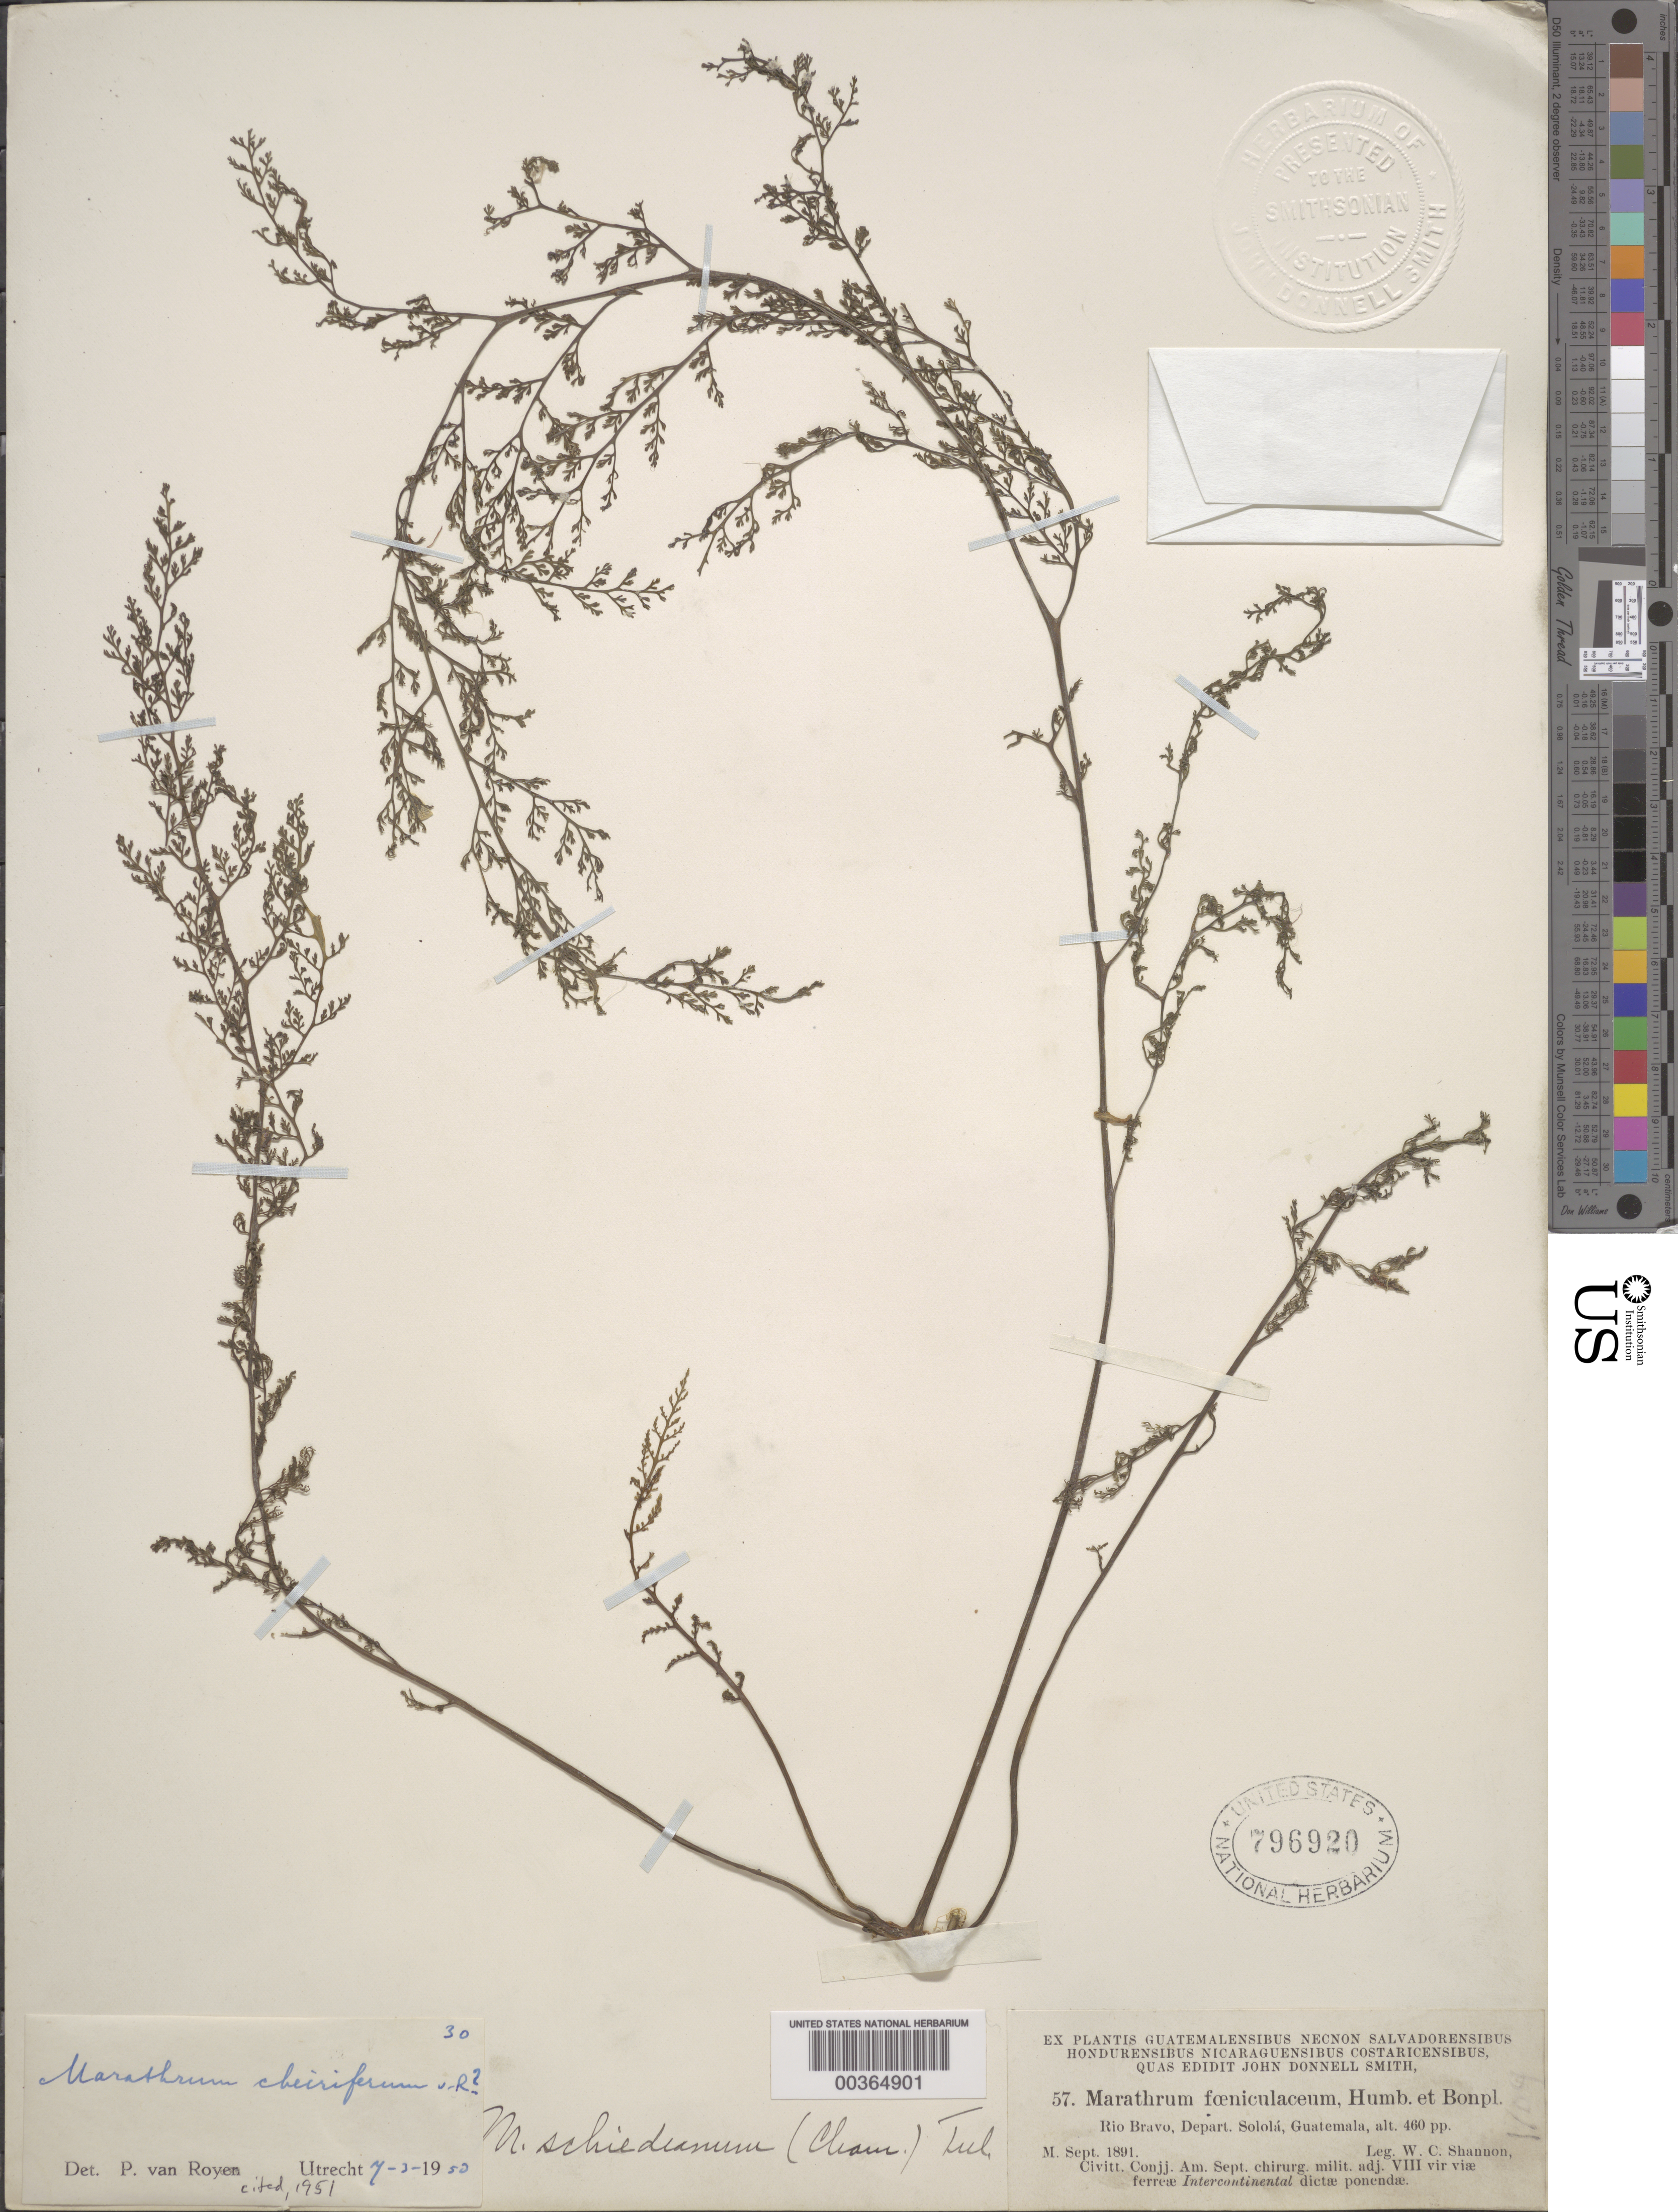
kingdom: Plantae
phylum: Tracheophyta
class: Magnoliopsida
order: Malpighiales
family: Podostemaceae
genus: Marathrum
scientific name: Marathrum cheiriferum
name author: P. Royen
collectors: J. Shannon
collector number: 57 J.d.s.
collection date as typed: Sep 1891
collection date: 1891-09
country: Guatemala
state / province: Sololá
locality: Rio Bravo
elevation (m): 140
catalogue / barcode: US 796920